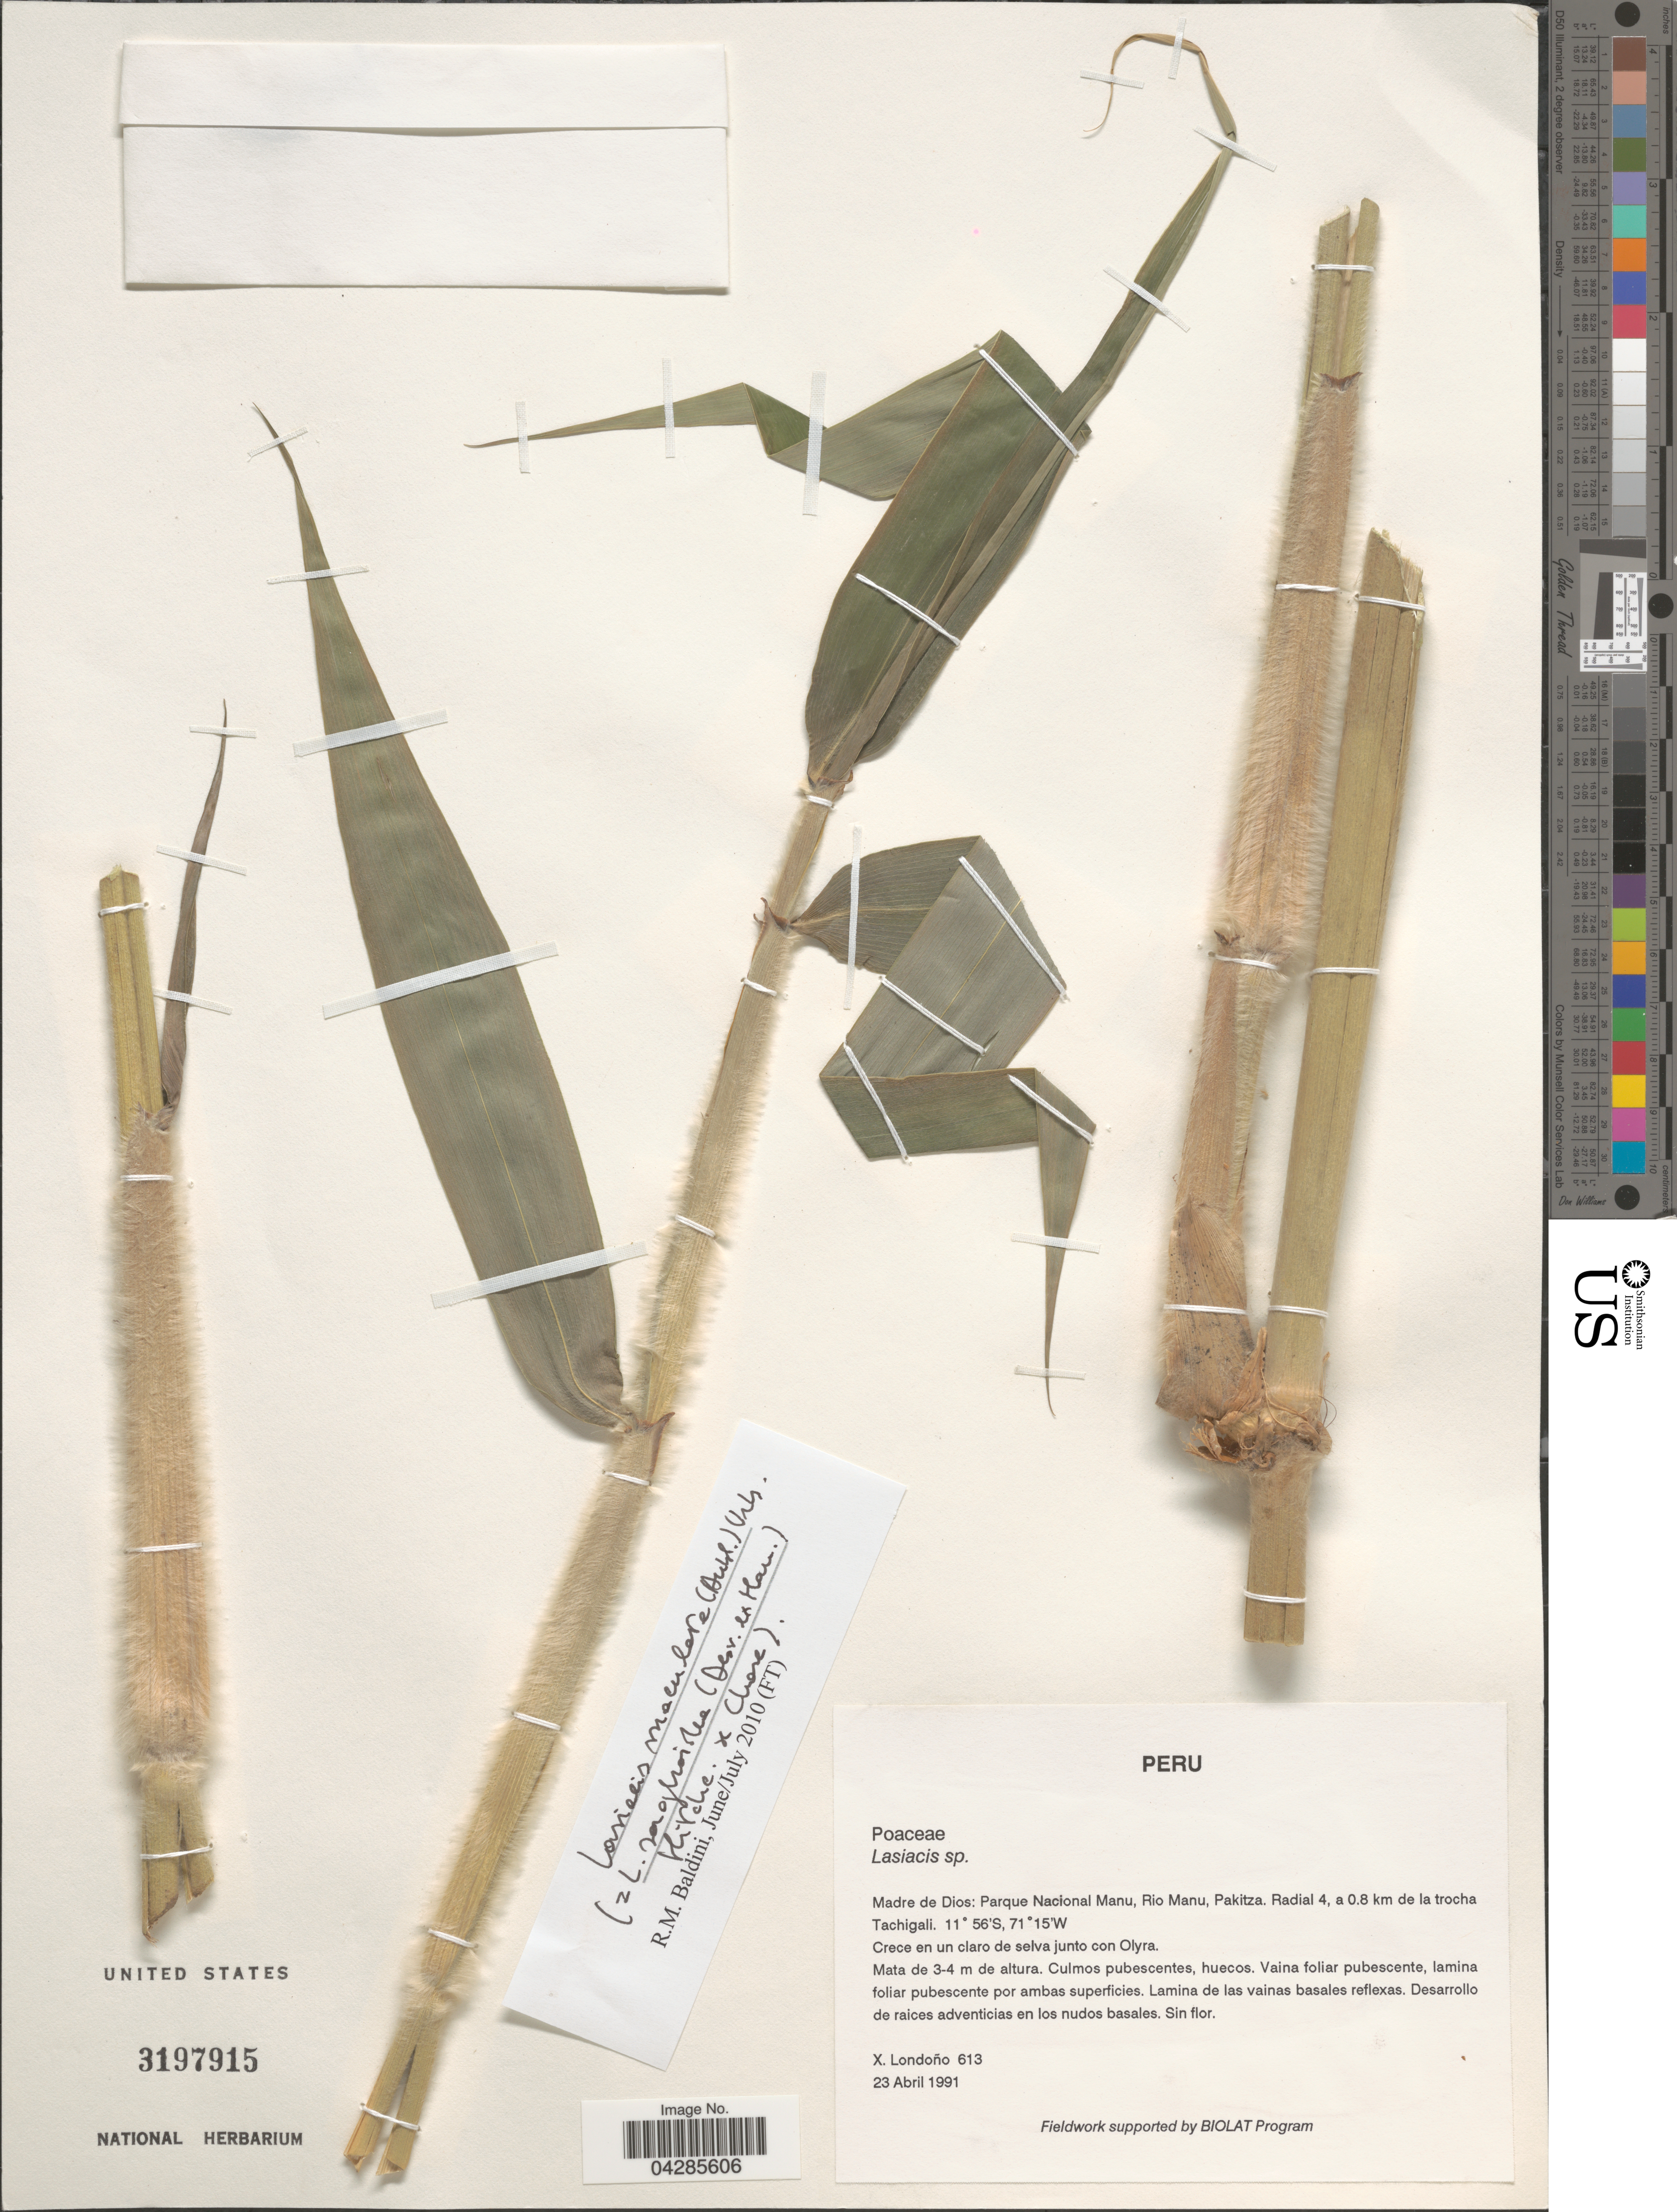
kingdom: Plantae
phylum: Tracheophyta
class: Liliopsida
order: Poales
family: Poaceae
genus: Lasiacis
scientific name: Lasiacis sorghoidea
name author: (Desv. ex Ham.) Hitchc. & Chase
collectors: X. Londoño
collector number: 613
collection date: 1991-04-23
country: Peru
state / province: Madre de Dios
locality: Parque Nacional Manu, Rio Manu, Pakitza. Radial 4, a 0.8 km de la trocha Tachigali.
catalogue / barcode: US 3197915